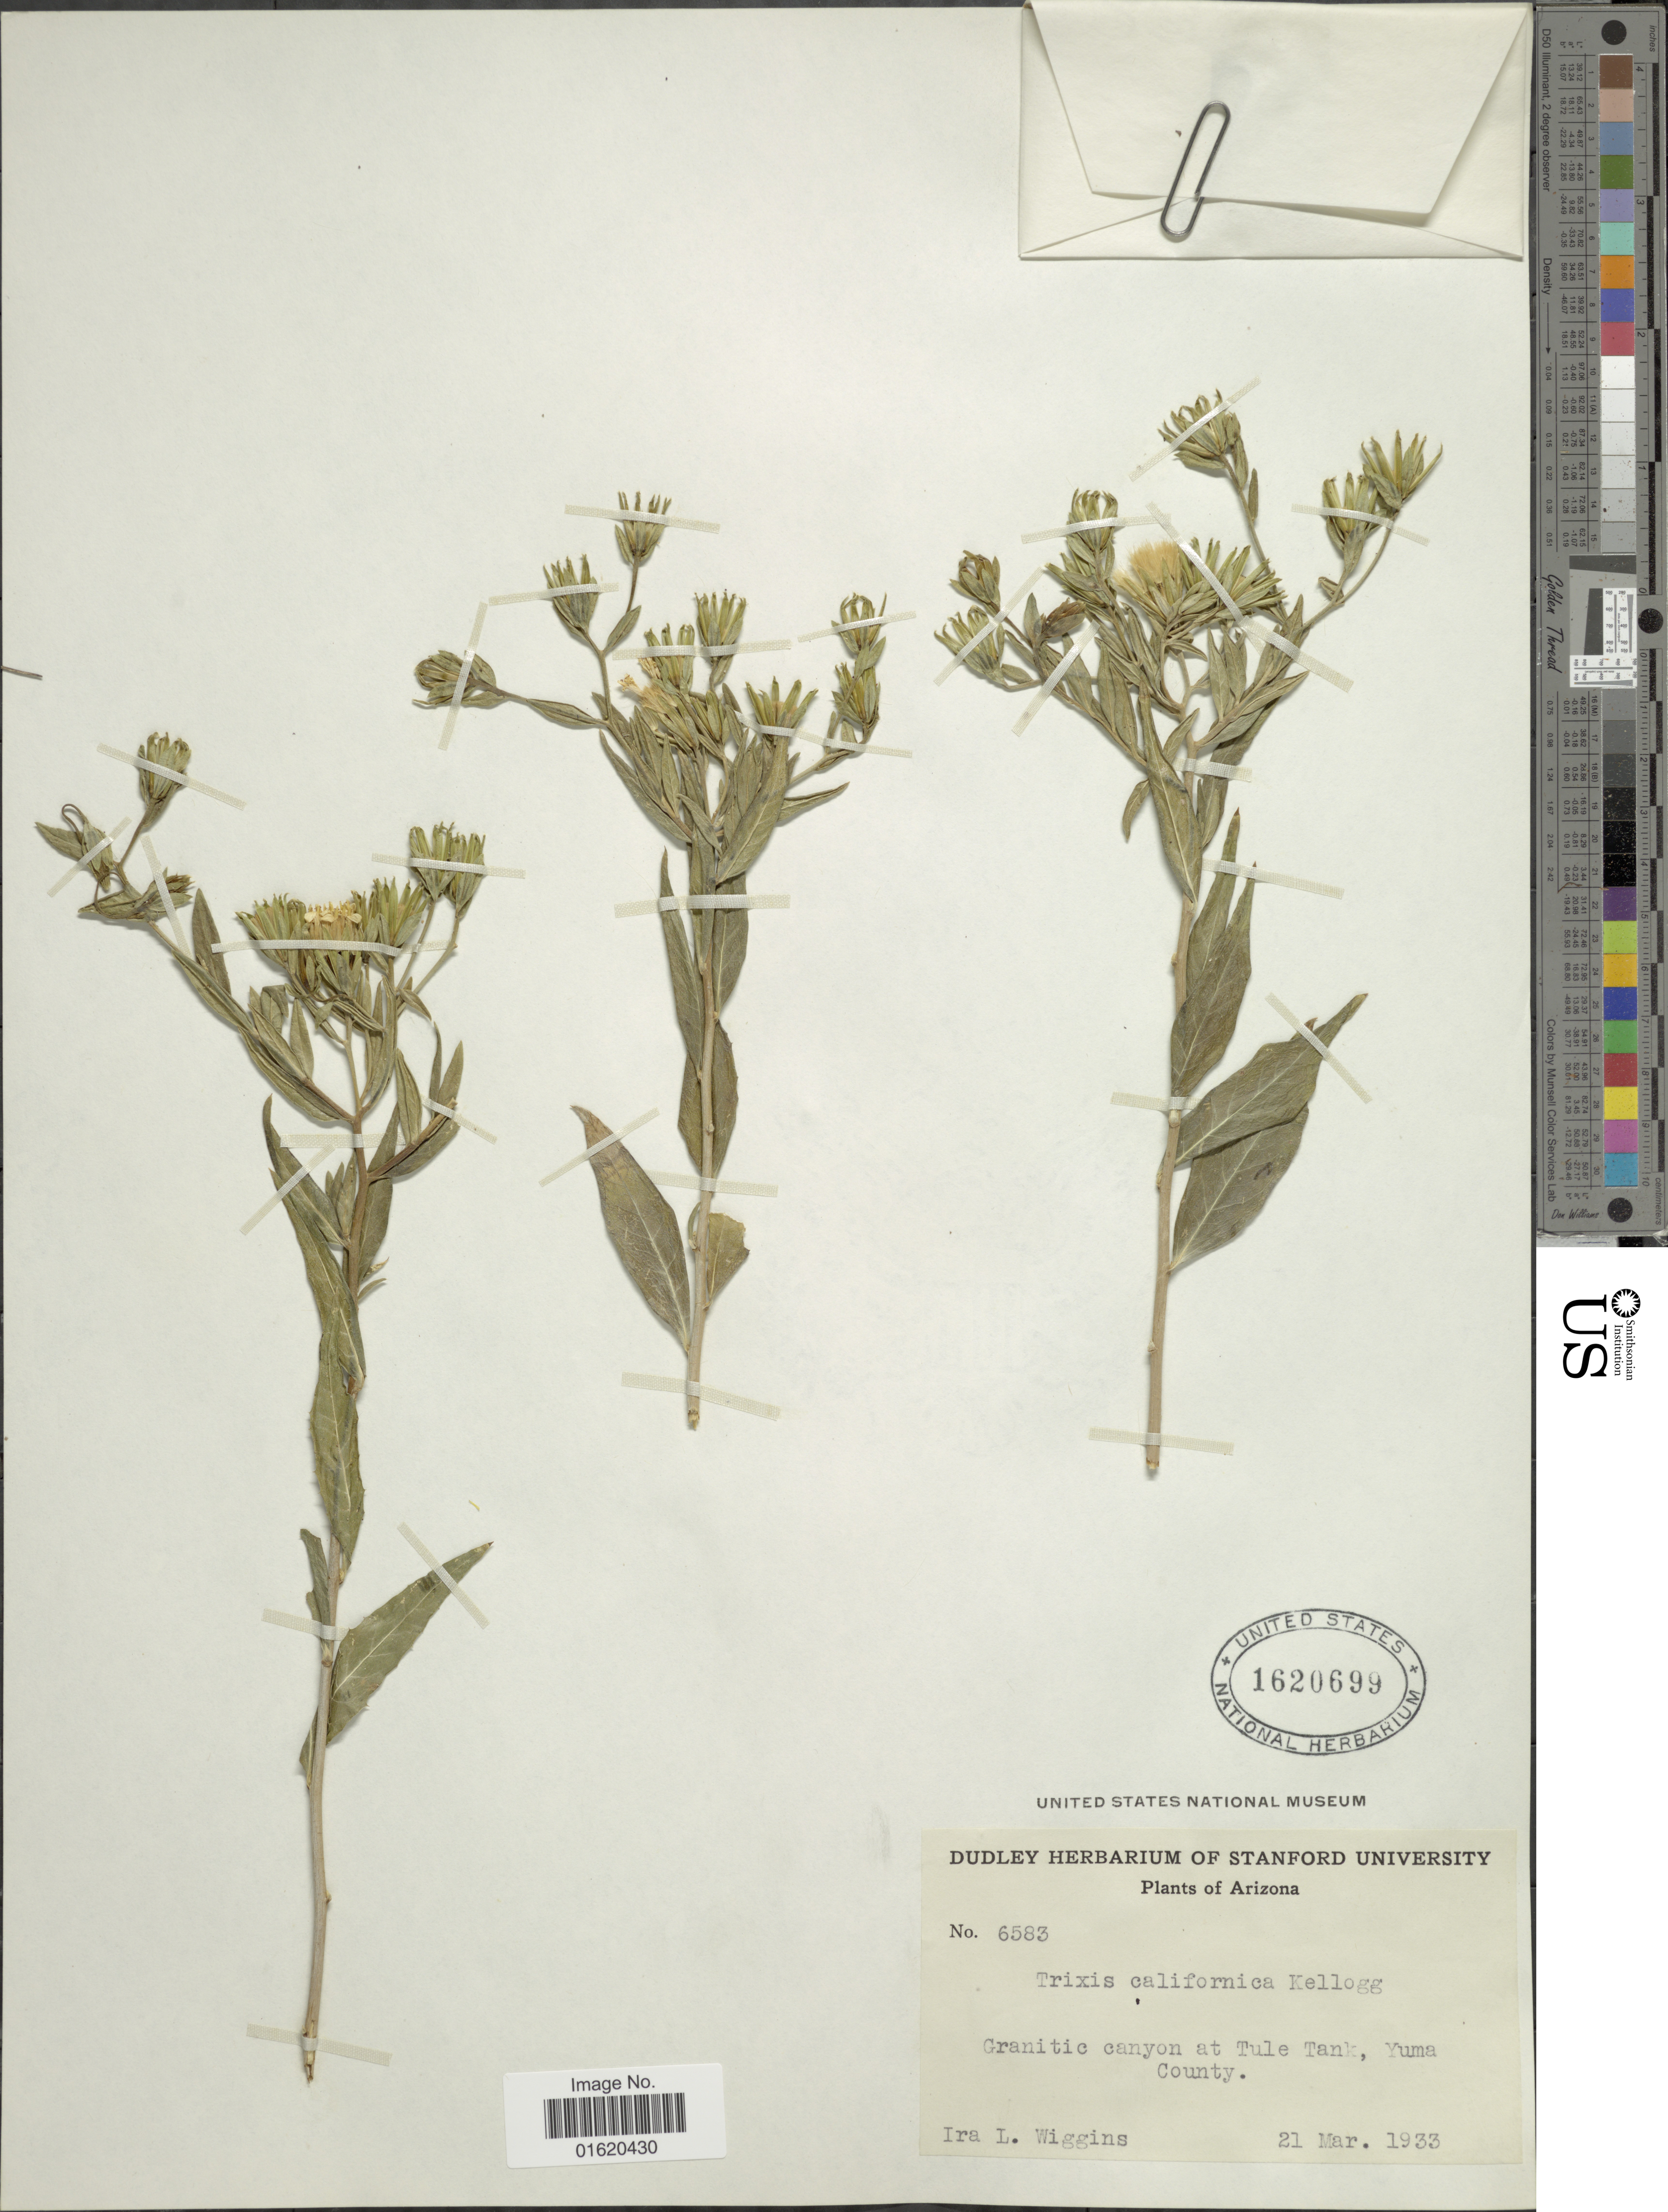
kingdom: Plantae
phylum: Tracheophyta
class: Magnoliopsida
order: Asterales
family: Asteraceae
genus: Trixis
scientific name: Trixis californica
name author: Kellogg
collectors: I. L. Wiggins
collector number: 6583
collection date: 1933-03-21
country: United States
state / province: Arizona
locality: Granitic canyon at Tule Tank, Yuma County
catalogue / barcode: US 1620699